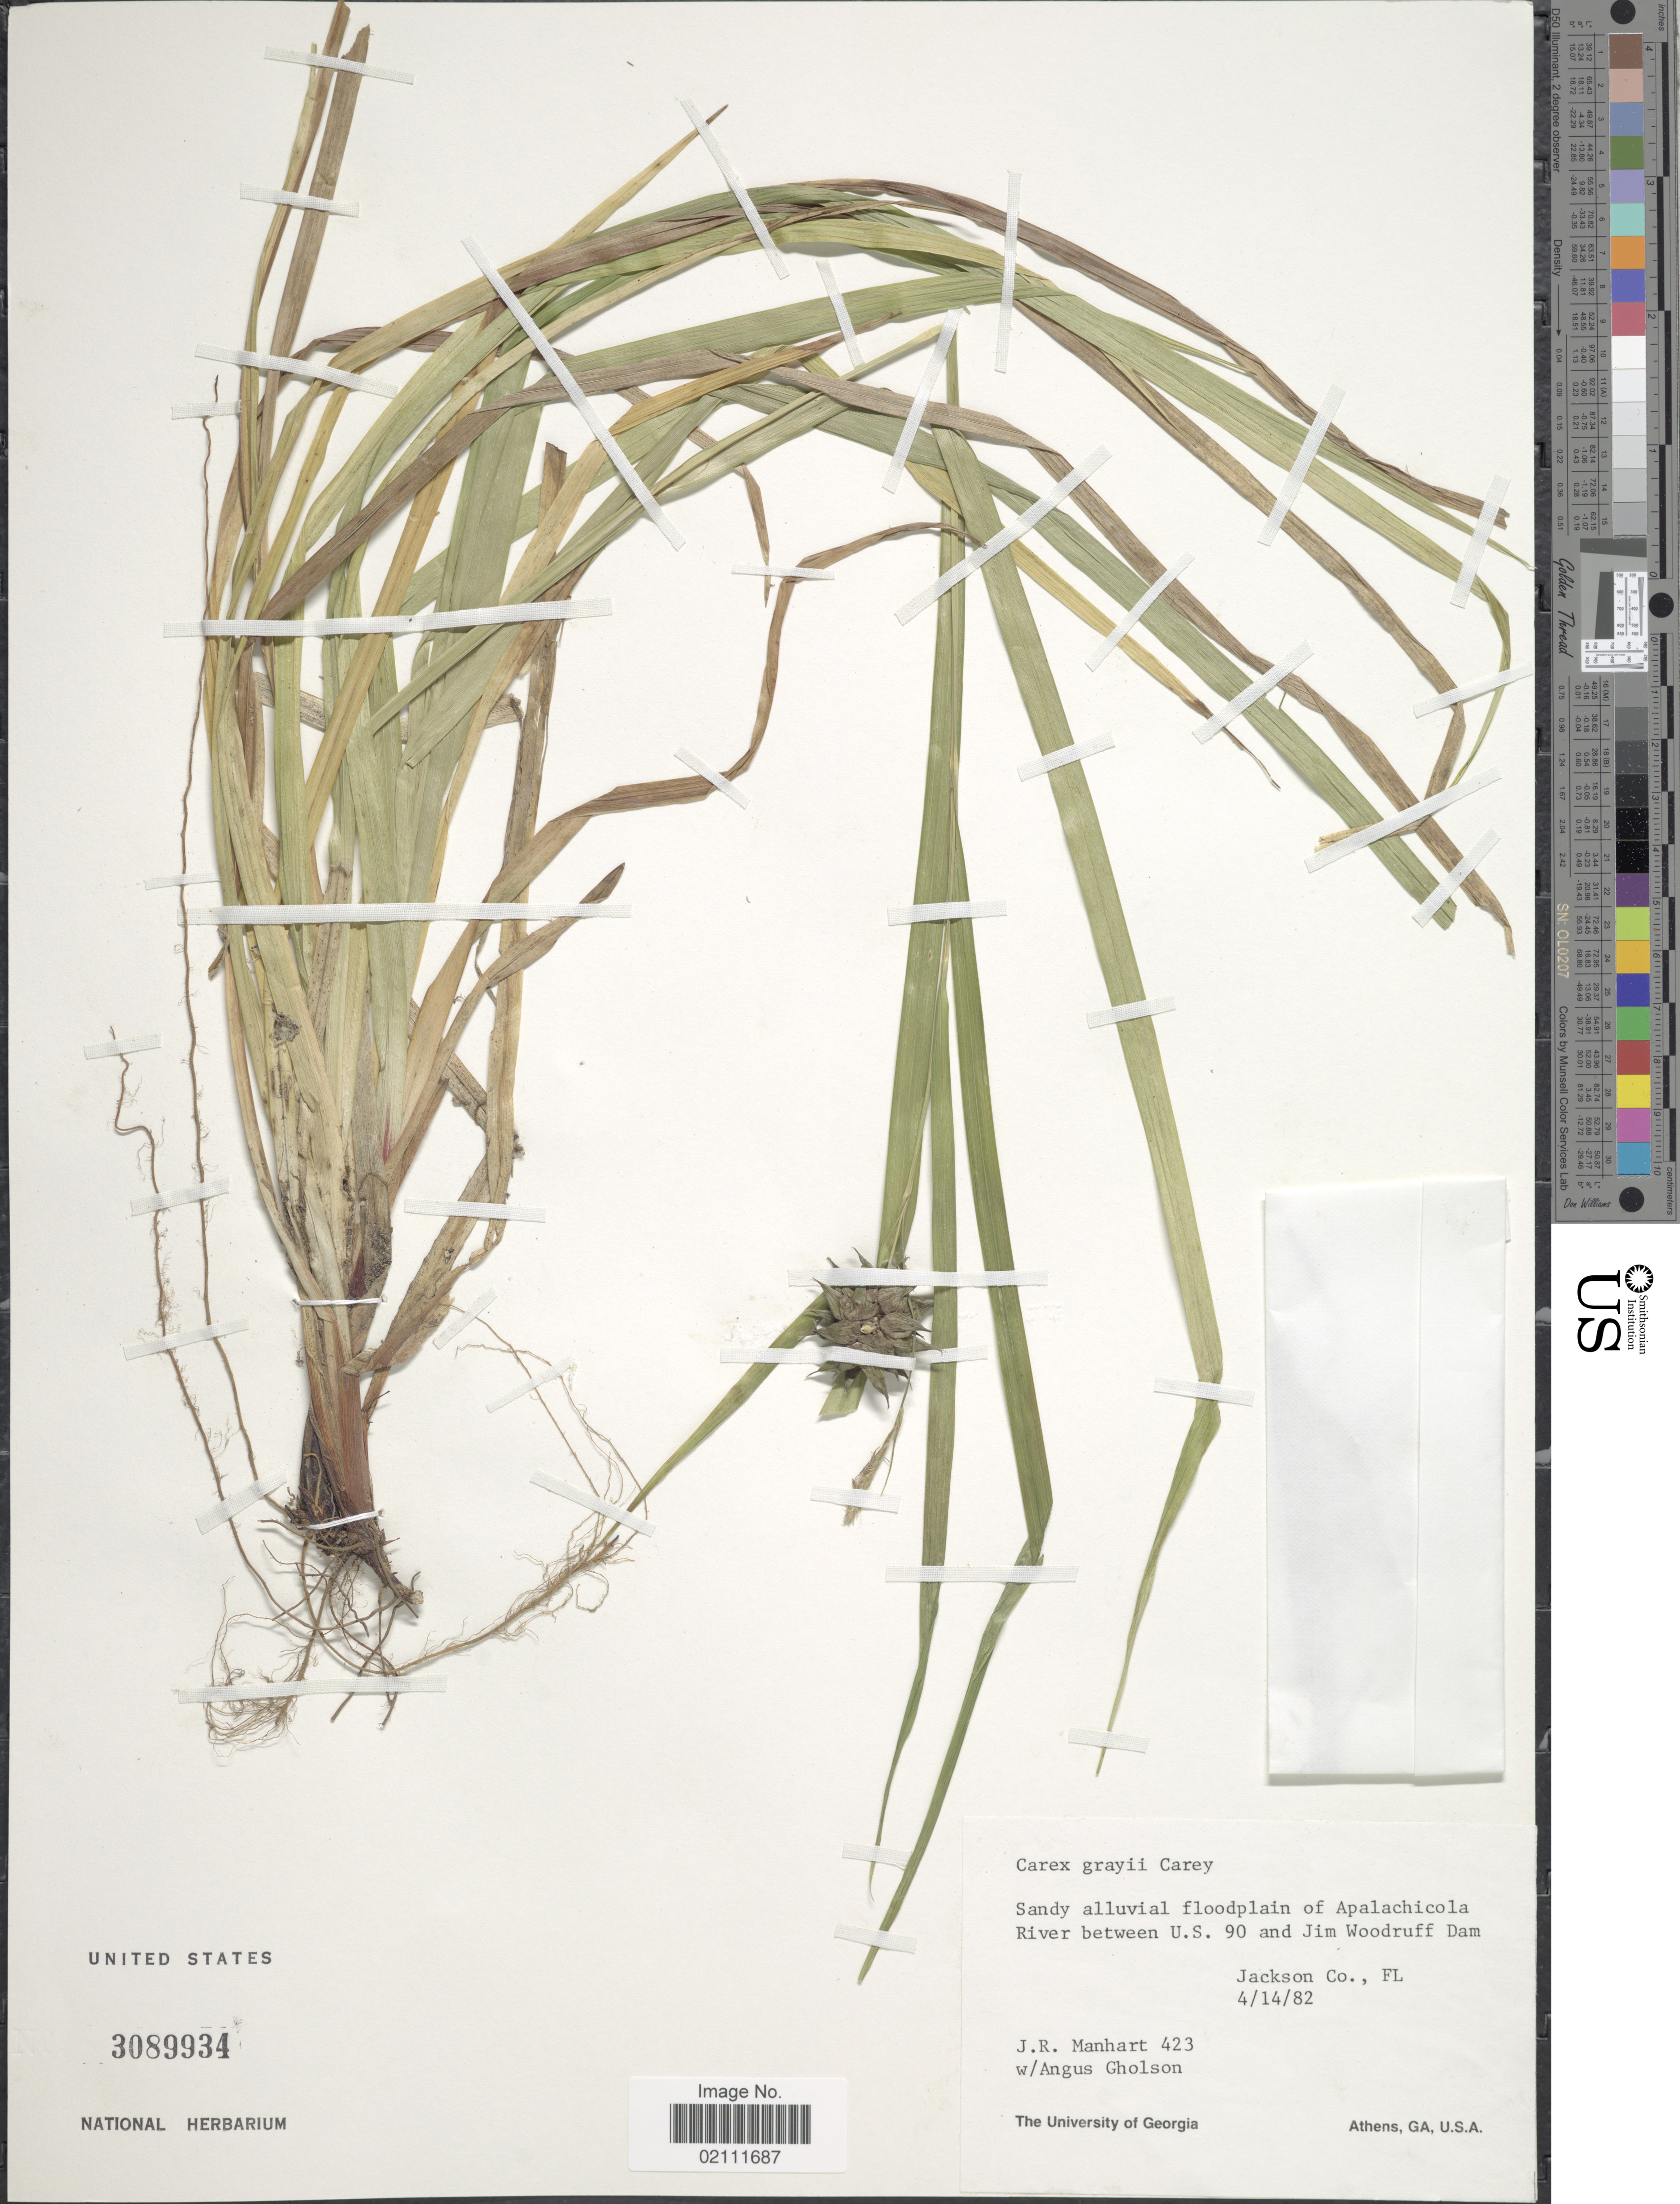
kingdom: Plantae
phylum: Tracheophyta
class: Liliopsida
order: Poales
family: Cyperaceae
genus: Carex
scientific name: Carex grayi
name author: J. Carey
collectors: J. Manhart & A. Gholson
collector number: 423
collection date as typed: Transcribed d/m/y: 14/4/82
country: United States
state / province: Florida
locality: Sandy alluvial floodplain of Apalachicola River between U.S. 90 and Jim Woodruff Dam, Jackson Co.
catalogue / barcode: US 3089934